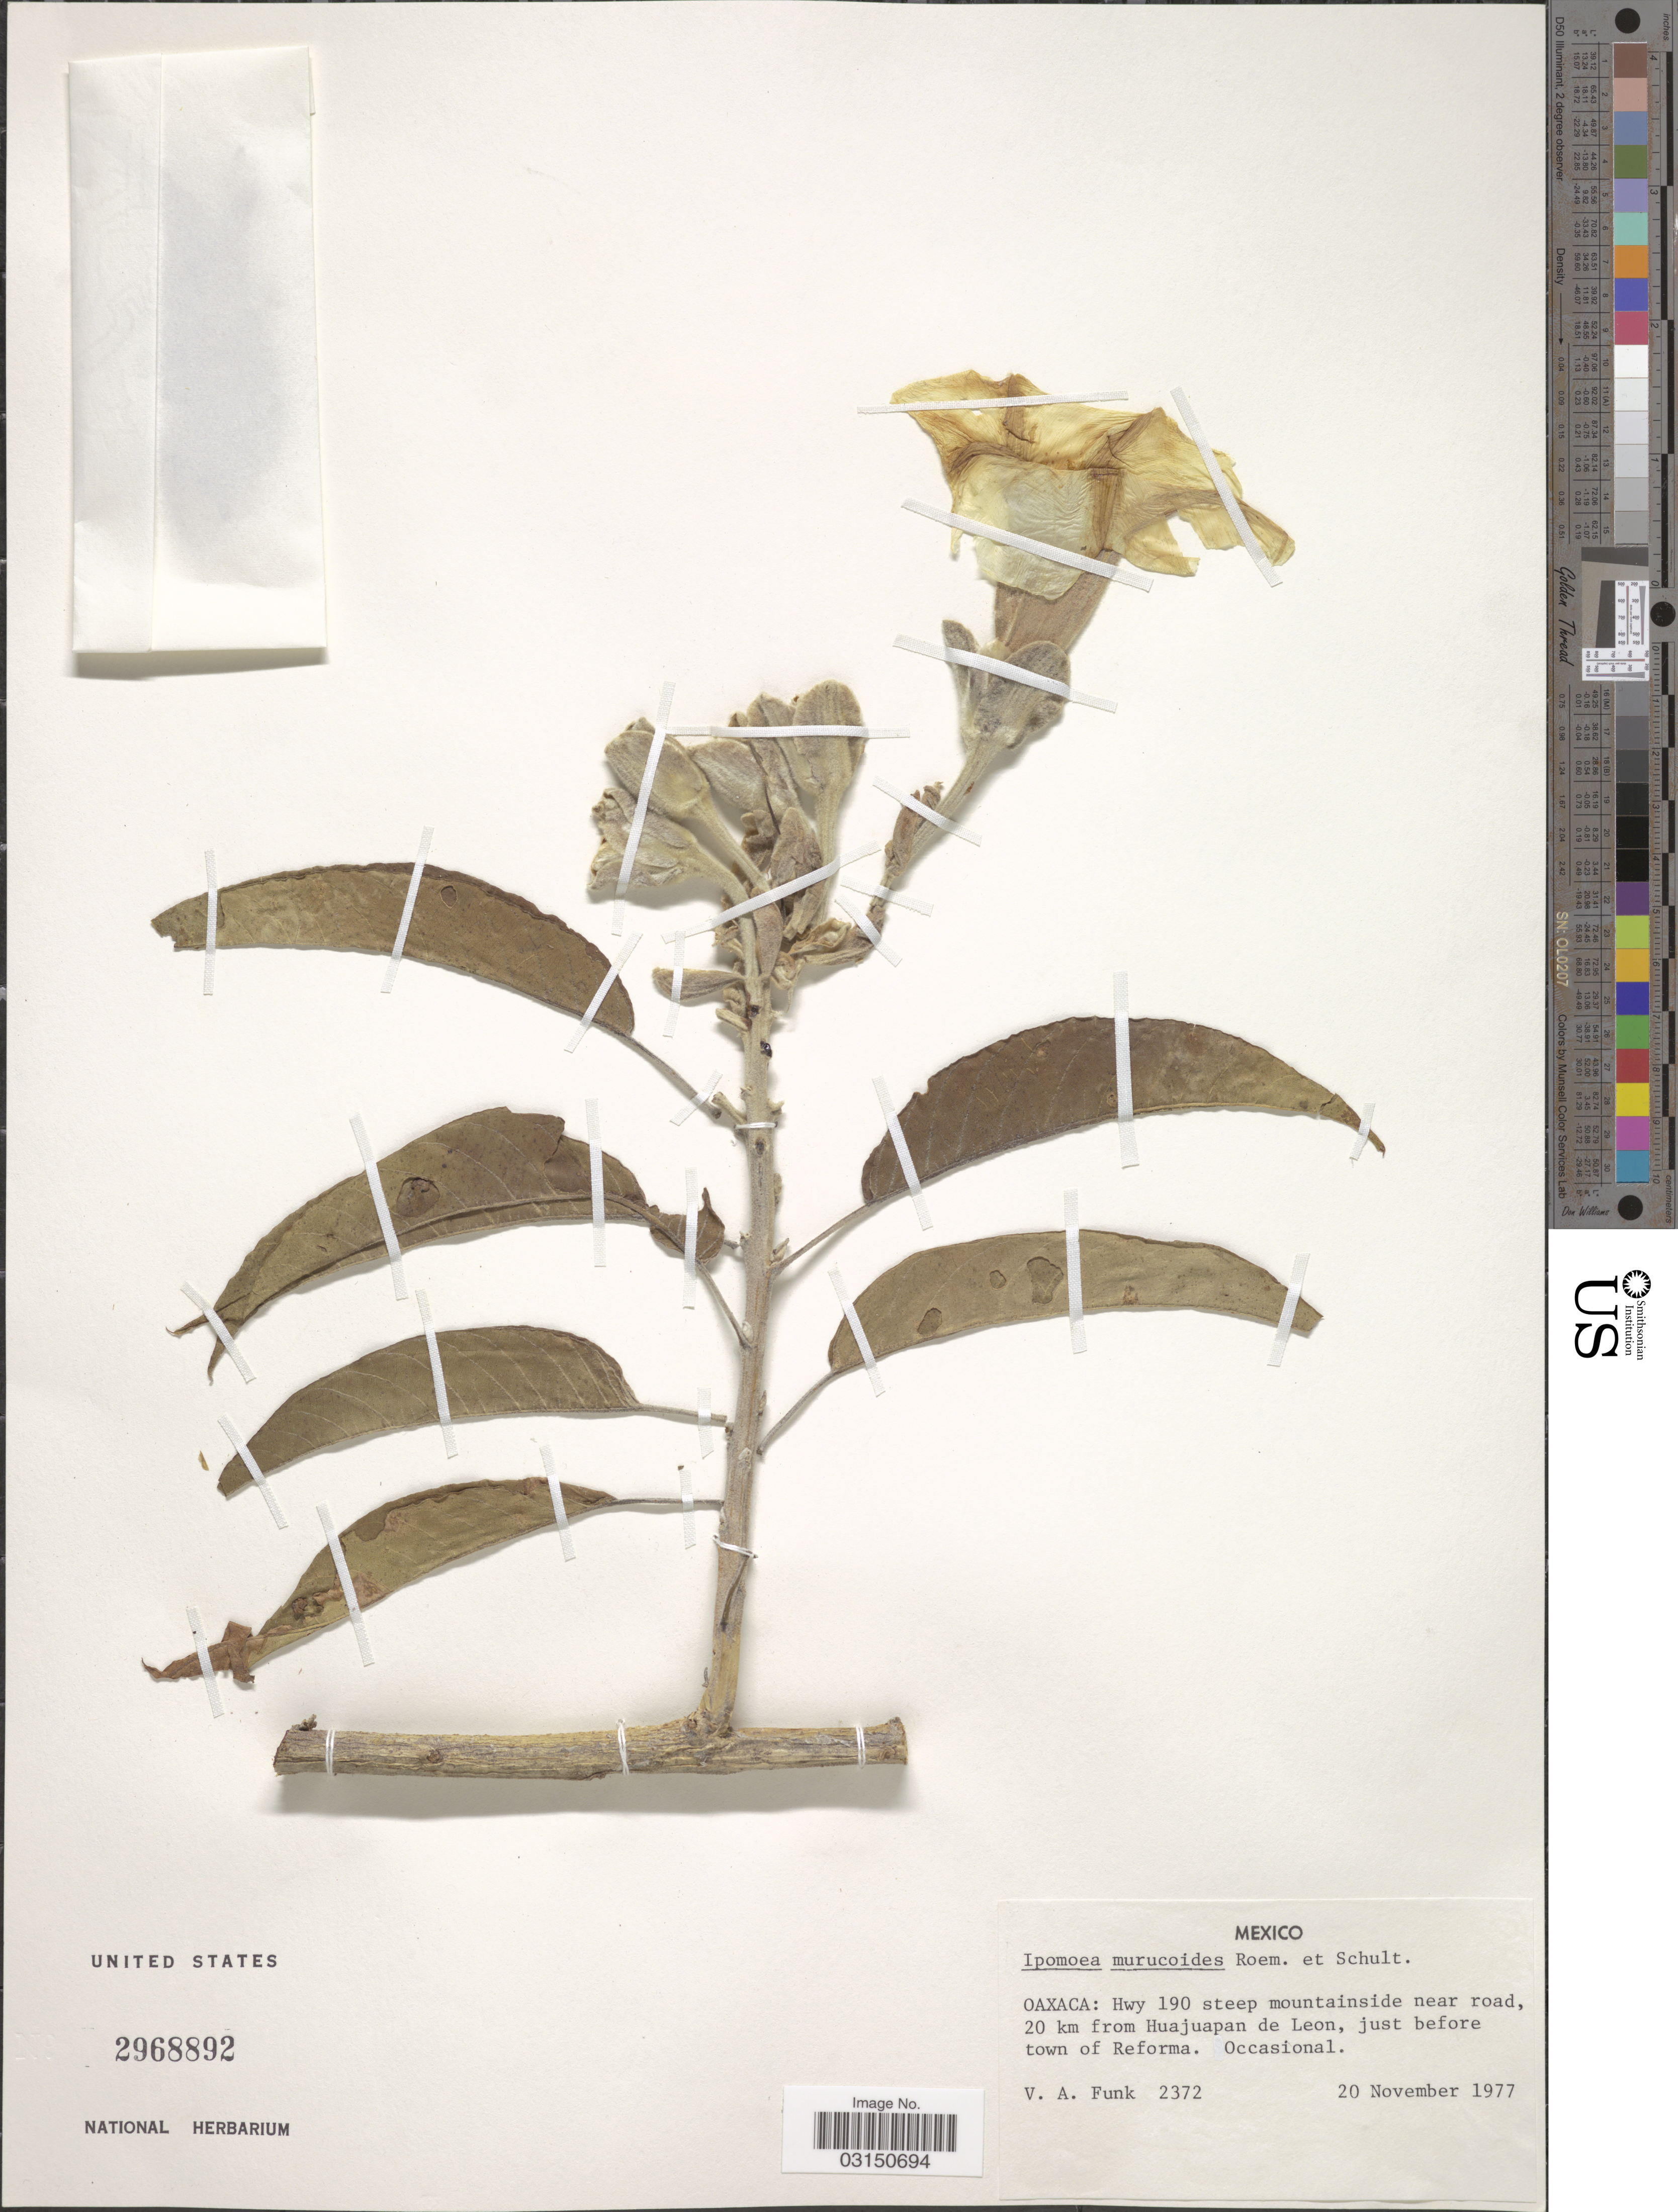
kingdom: Plantae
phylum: Tracheophyta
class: Magnoliopsida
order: Solanales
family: Convolvulaceae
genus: Ipomoea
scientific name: Ipomoea murucoides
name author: Roem. & Schult.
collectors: V. Funk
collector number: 2372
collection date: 1977-11-20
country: Mexico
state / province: Oaxaca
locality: Hwy 190 steep mountainside near road, 20 km from Huajuapan de Leon, just before town of Reforma.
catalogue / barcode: US 2968892